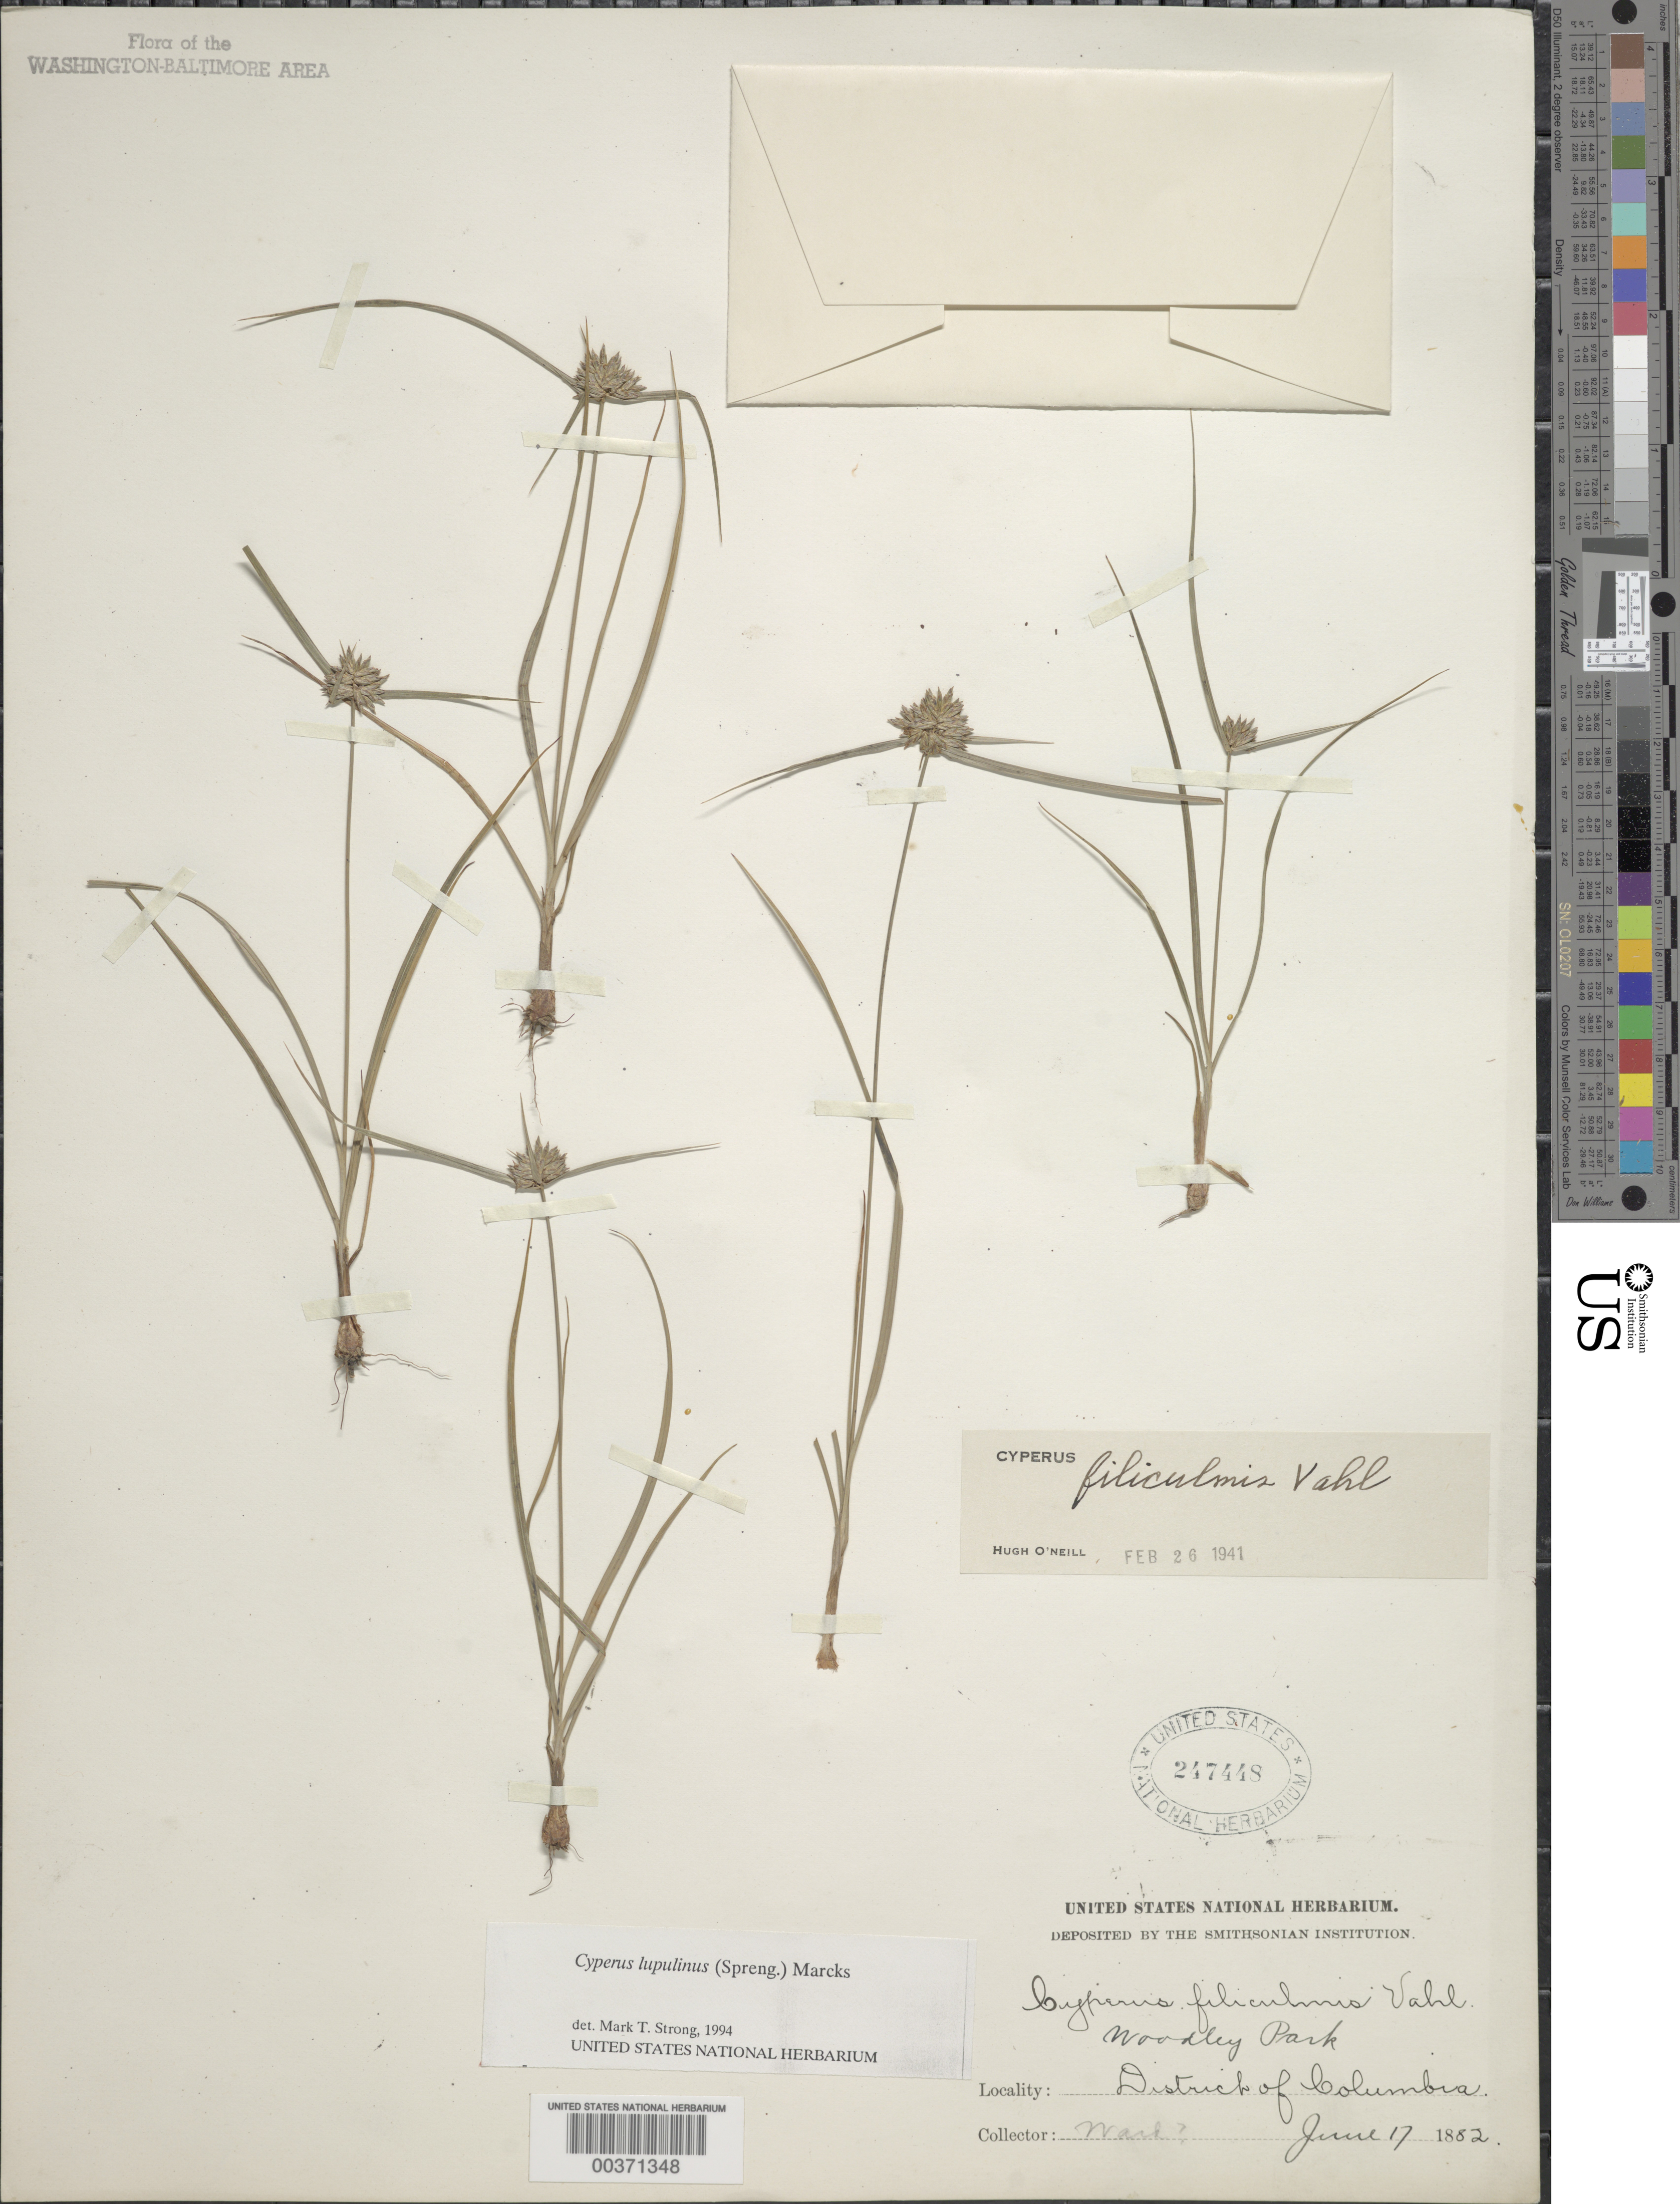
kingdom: Plantae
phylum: Tracheophyta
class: Liliopsida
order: Poales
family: Cyperaceae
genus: Cyperus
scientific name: Cyperus lupulinus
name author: (Spreng.) Marcks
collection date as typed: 17 Jun 1882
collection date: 1882-06-17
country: United States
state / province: District of Columbia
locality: Woodley Park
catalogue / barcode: US 247448